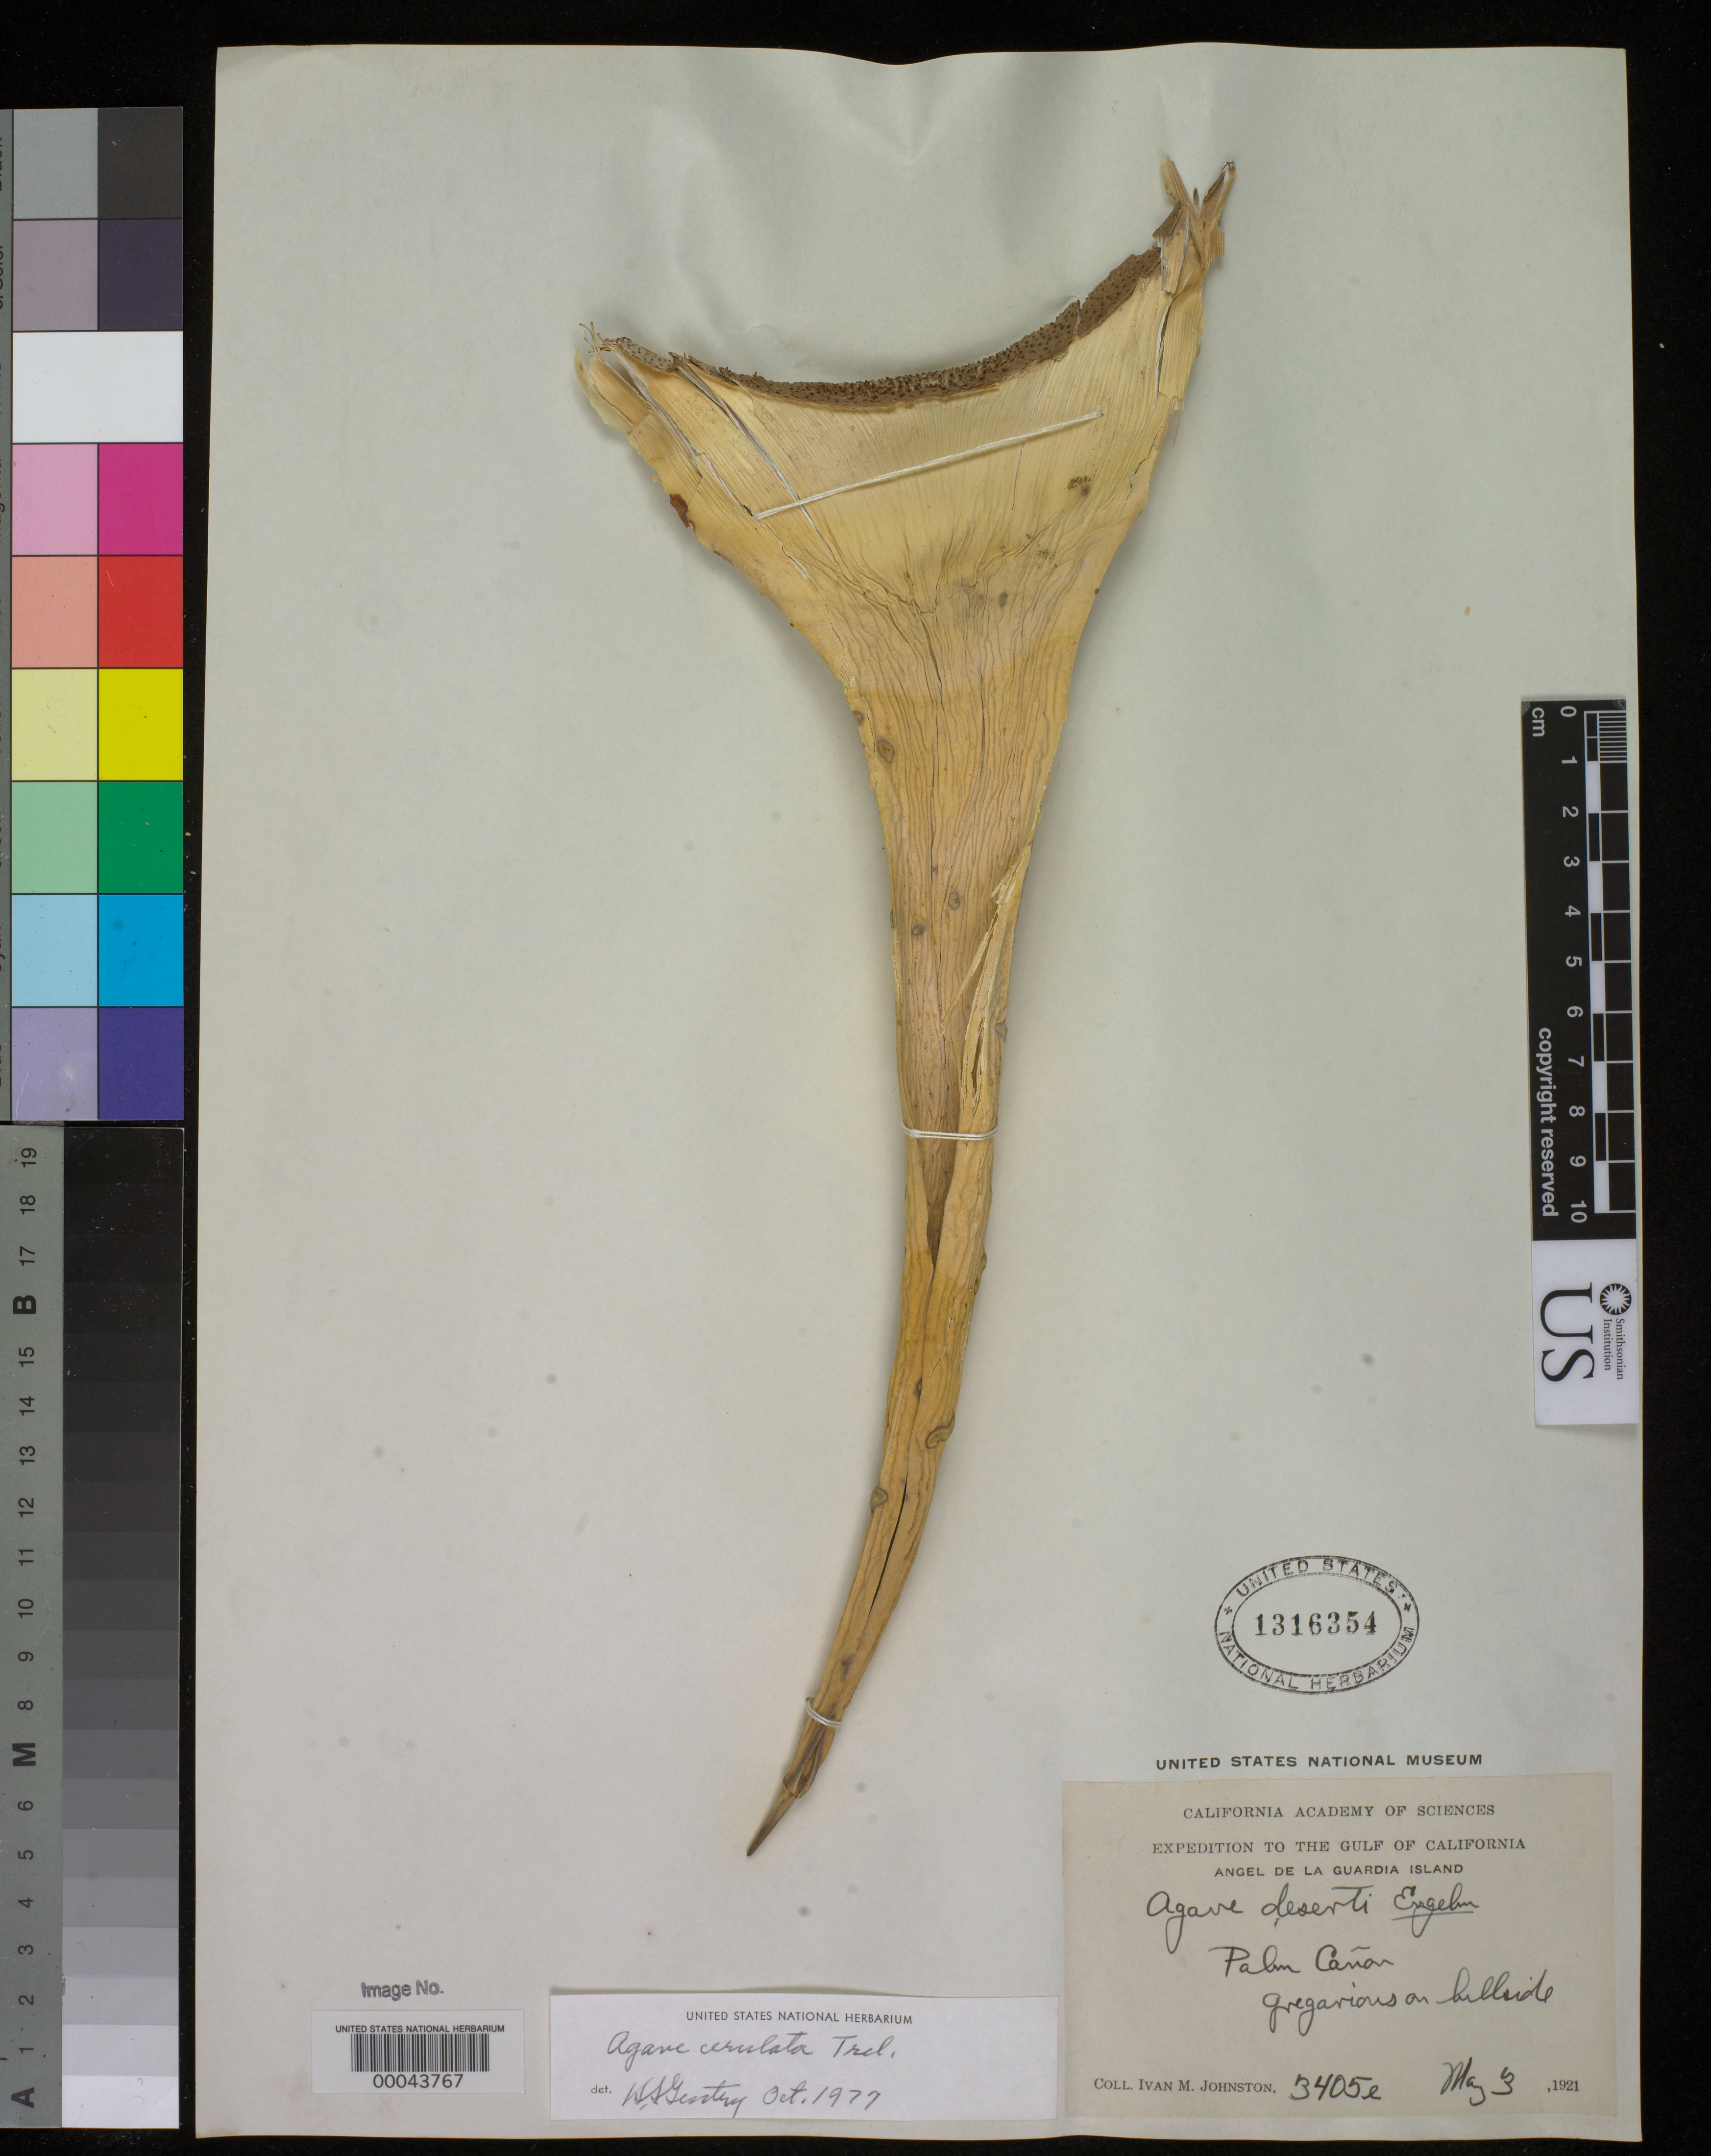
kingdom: Plantae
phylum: Tracheophyta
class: Liliopsida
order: Asparagales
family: Asparagaceae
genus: Agave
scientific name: Agave cerulata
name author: Trel.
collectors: I.M. Johnston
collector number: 3405e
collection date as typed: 03 May 1921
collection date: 1921-05-03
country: Mexico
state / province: Baja California Norte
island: Island Angel de la Guarda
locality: Angel de la Guarda Island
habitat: Palm canyon; gregarious on hillsides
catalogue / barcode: US 1316354